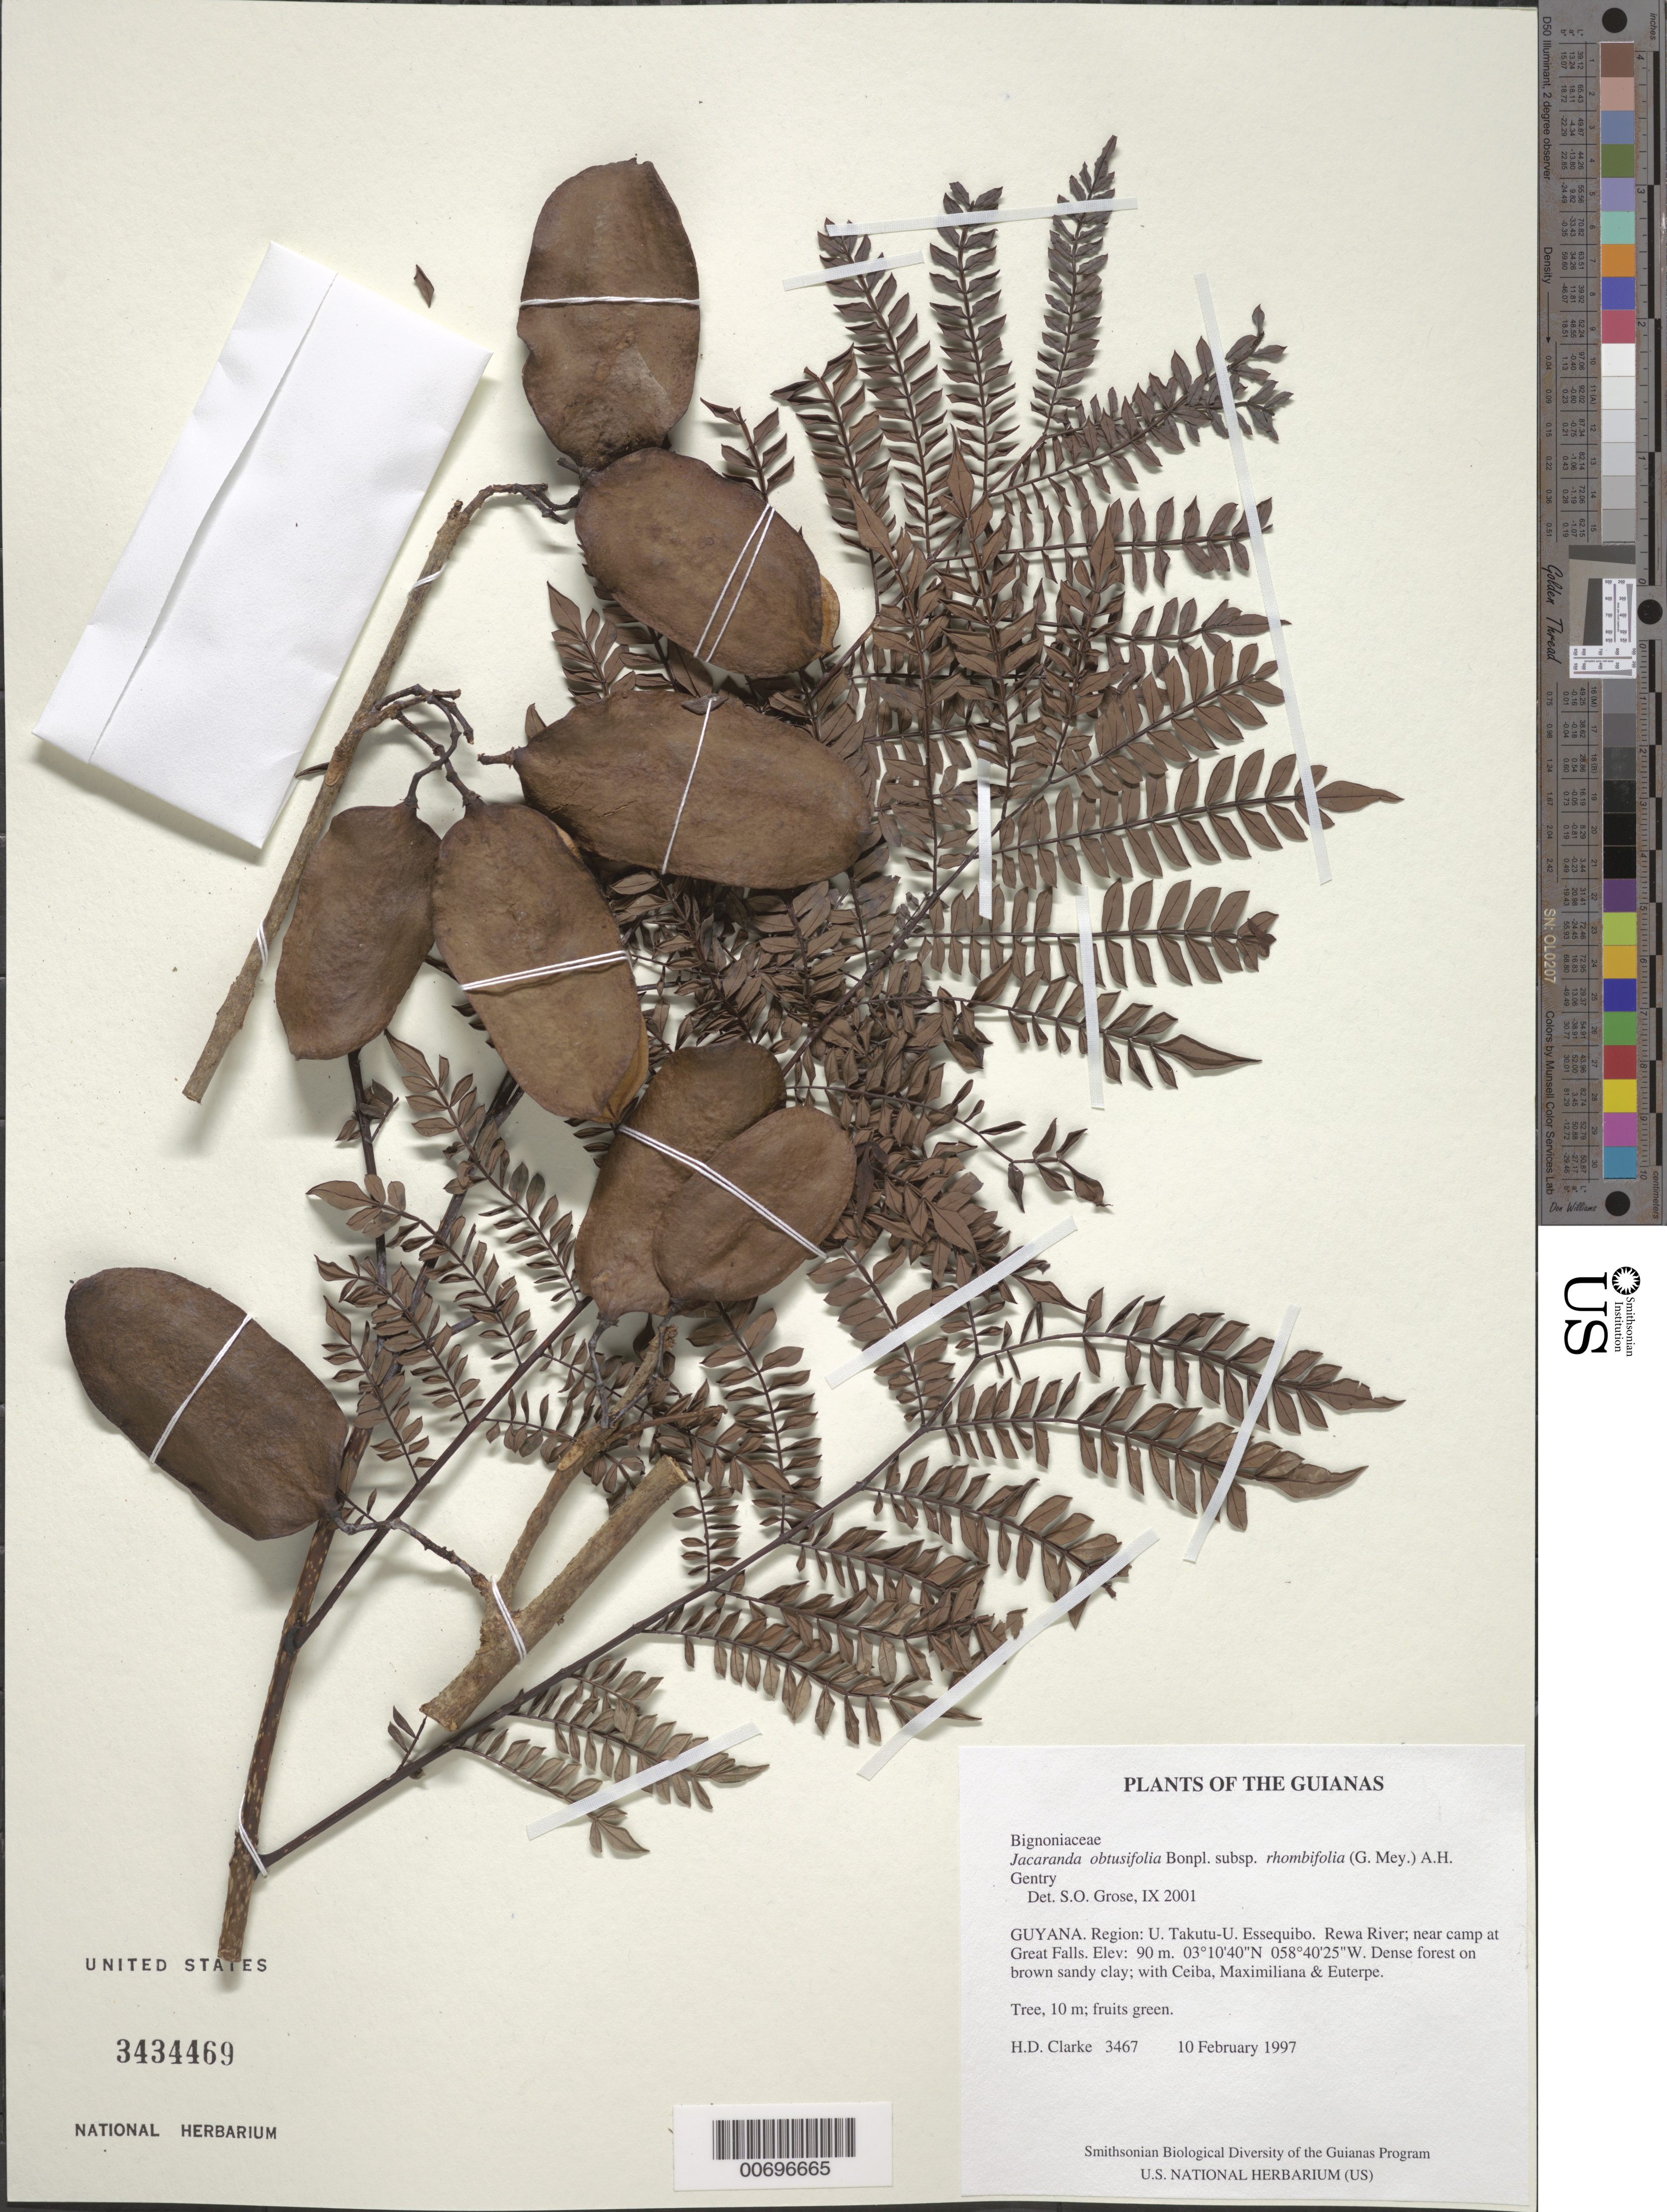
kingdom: Plantae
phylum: Tracheophyta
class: Magnoliopsida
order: Lamiales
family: Bignoniaceae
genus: Jacaranda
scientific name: Jacaranda obtusifolia subsp. rhombifolia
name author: (G. Mey.) A.H. Gentry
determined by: Grose, S. O.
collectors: H. D. Clarke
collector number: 3467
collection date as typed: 10 February 1997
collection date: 1997-02-10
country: Guyana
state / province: U. Takutu-U. Essequibo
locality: Rewa River; near camp at Great Falls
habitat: Dense forest on brown sandy clay; with Ceiba, Maximiliana & Euterpe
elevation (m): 90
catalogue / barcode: US 3434469